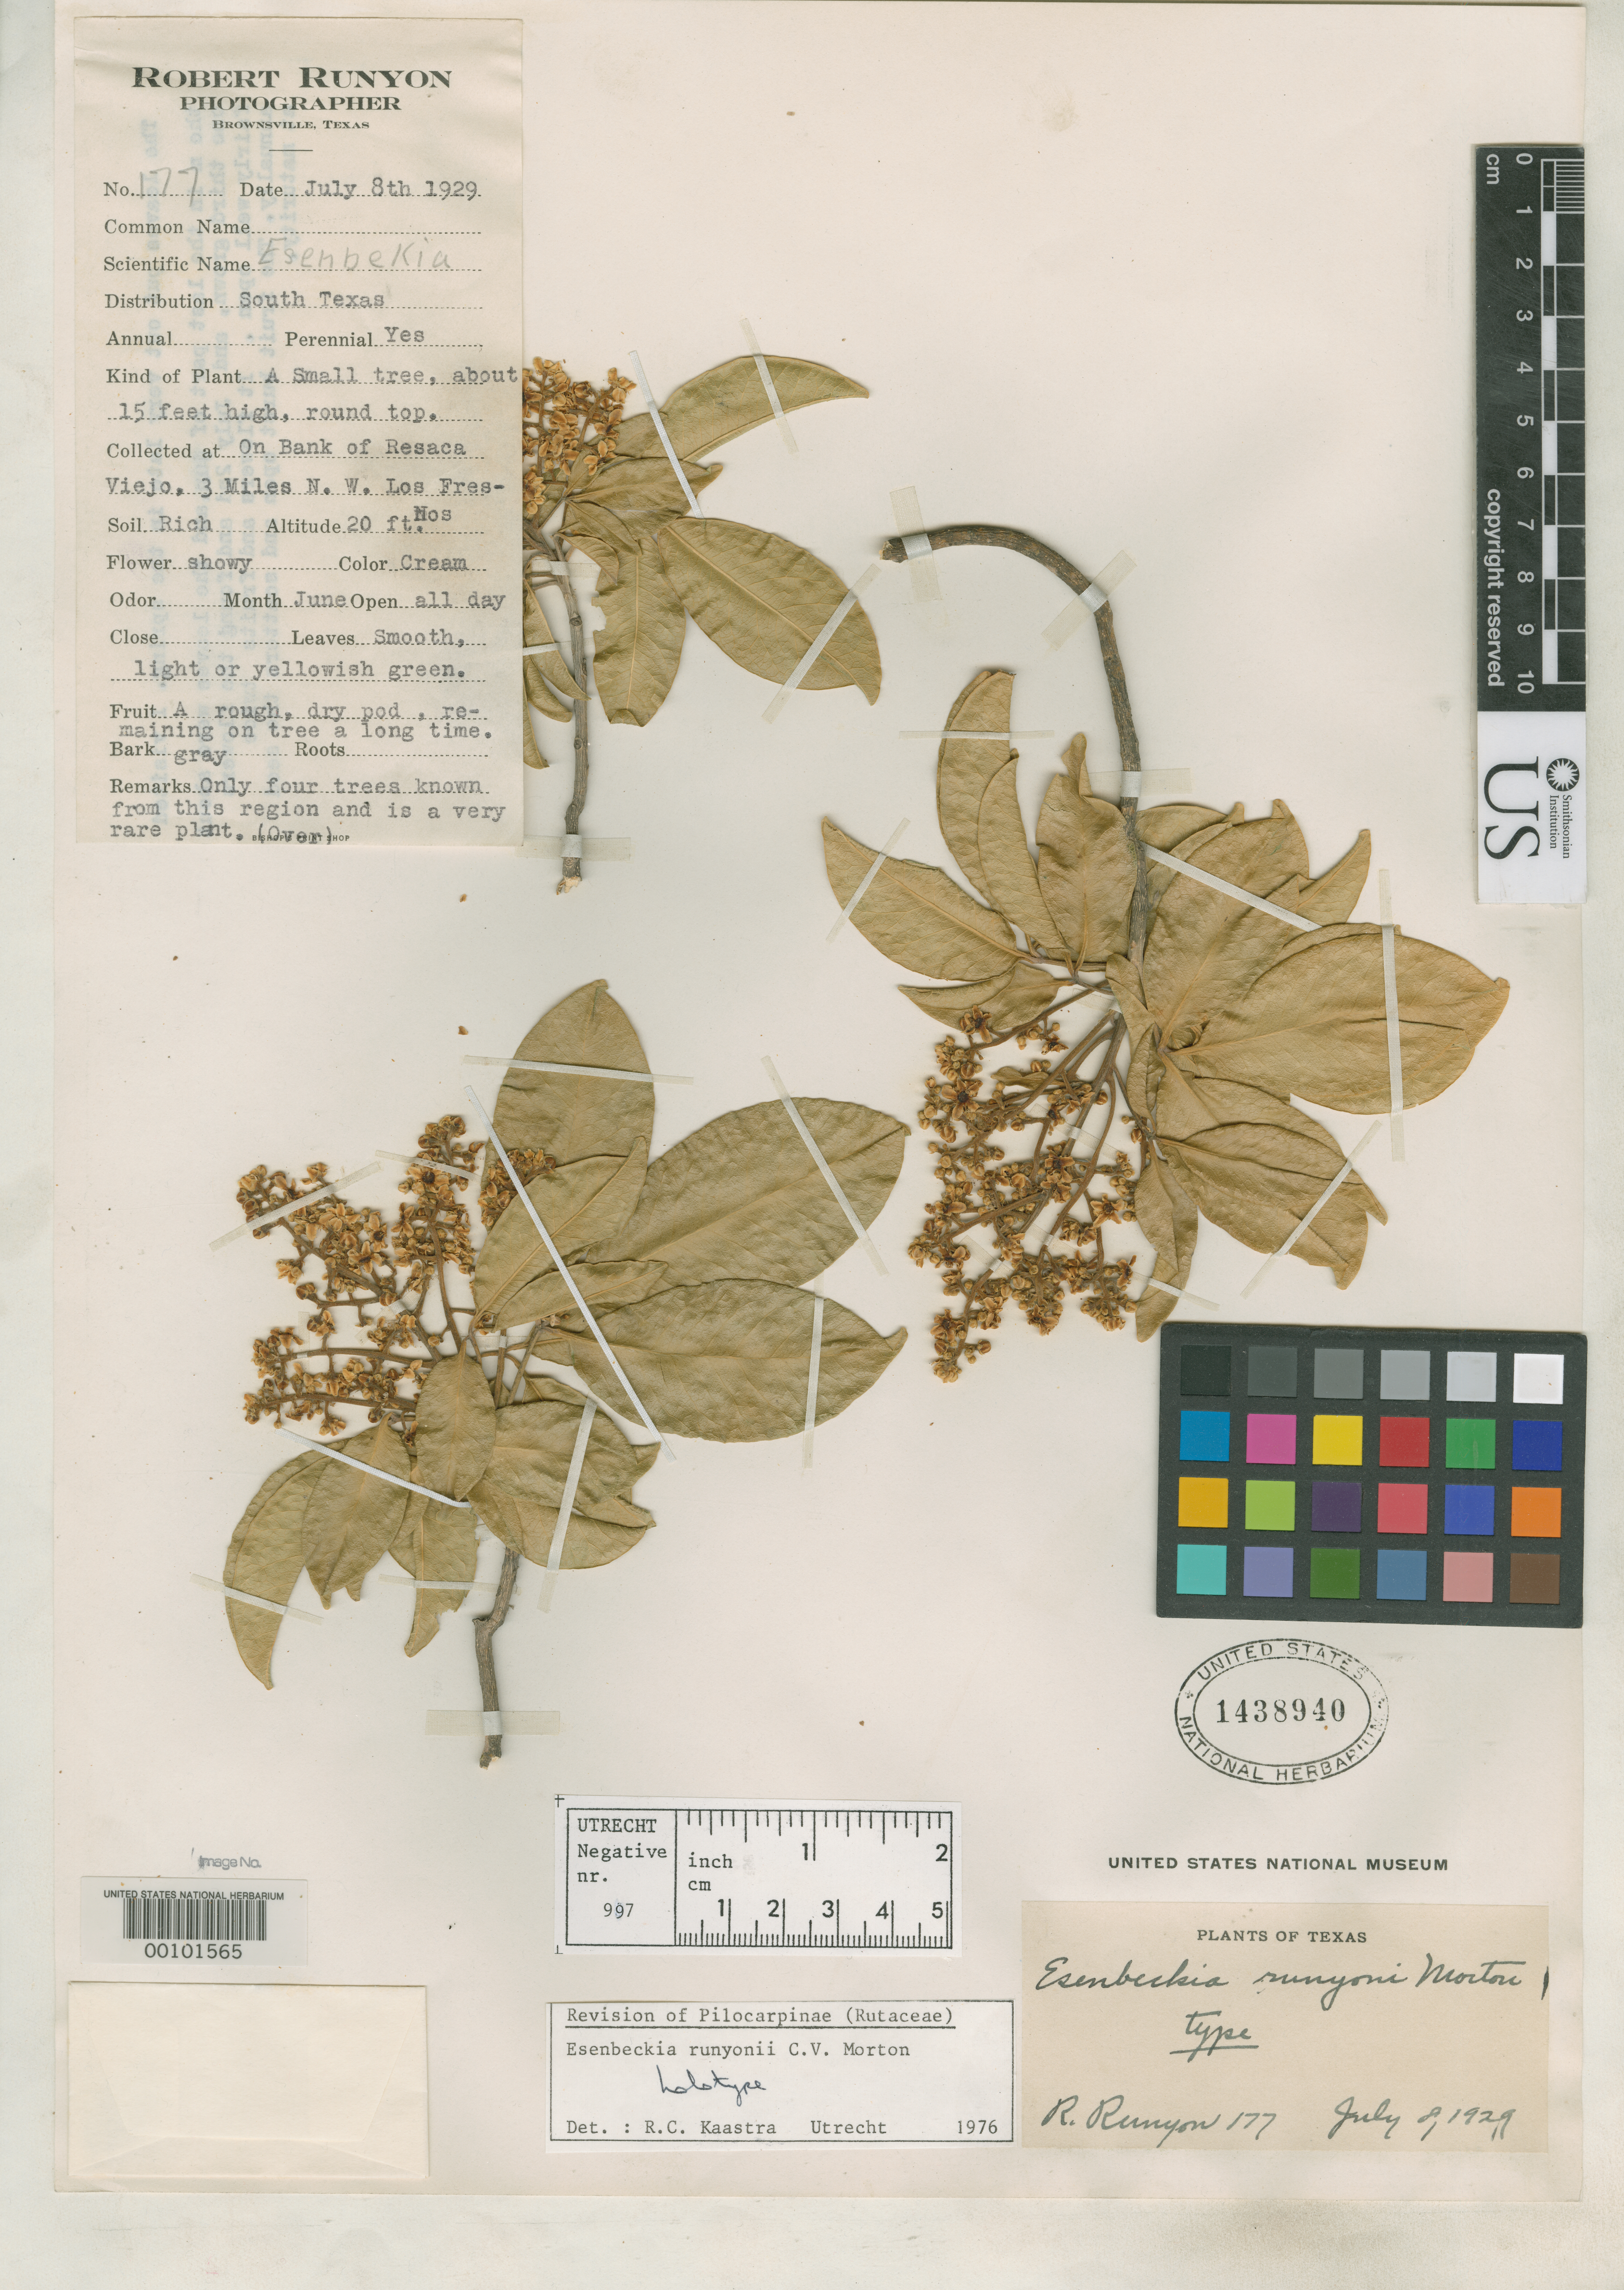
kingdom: Plantae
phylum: Tracheophyta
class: Magnoliopsida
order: Sapindales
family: Rutaceae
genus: Esenbeckia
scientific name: Esenbeckia runyonii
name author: C.V. Morton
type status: Holotype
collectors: R. Runyon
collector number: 177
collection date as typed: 08 Jun 1929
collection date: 1929-06-08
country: United States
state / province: Texas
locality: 3 miles NW of Los Fresnos.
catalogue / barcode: US 1438940